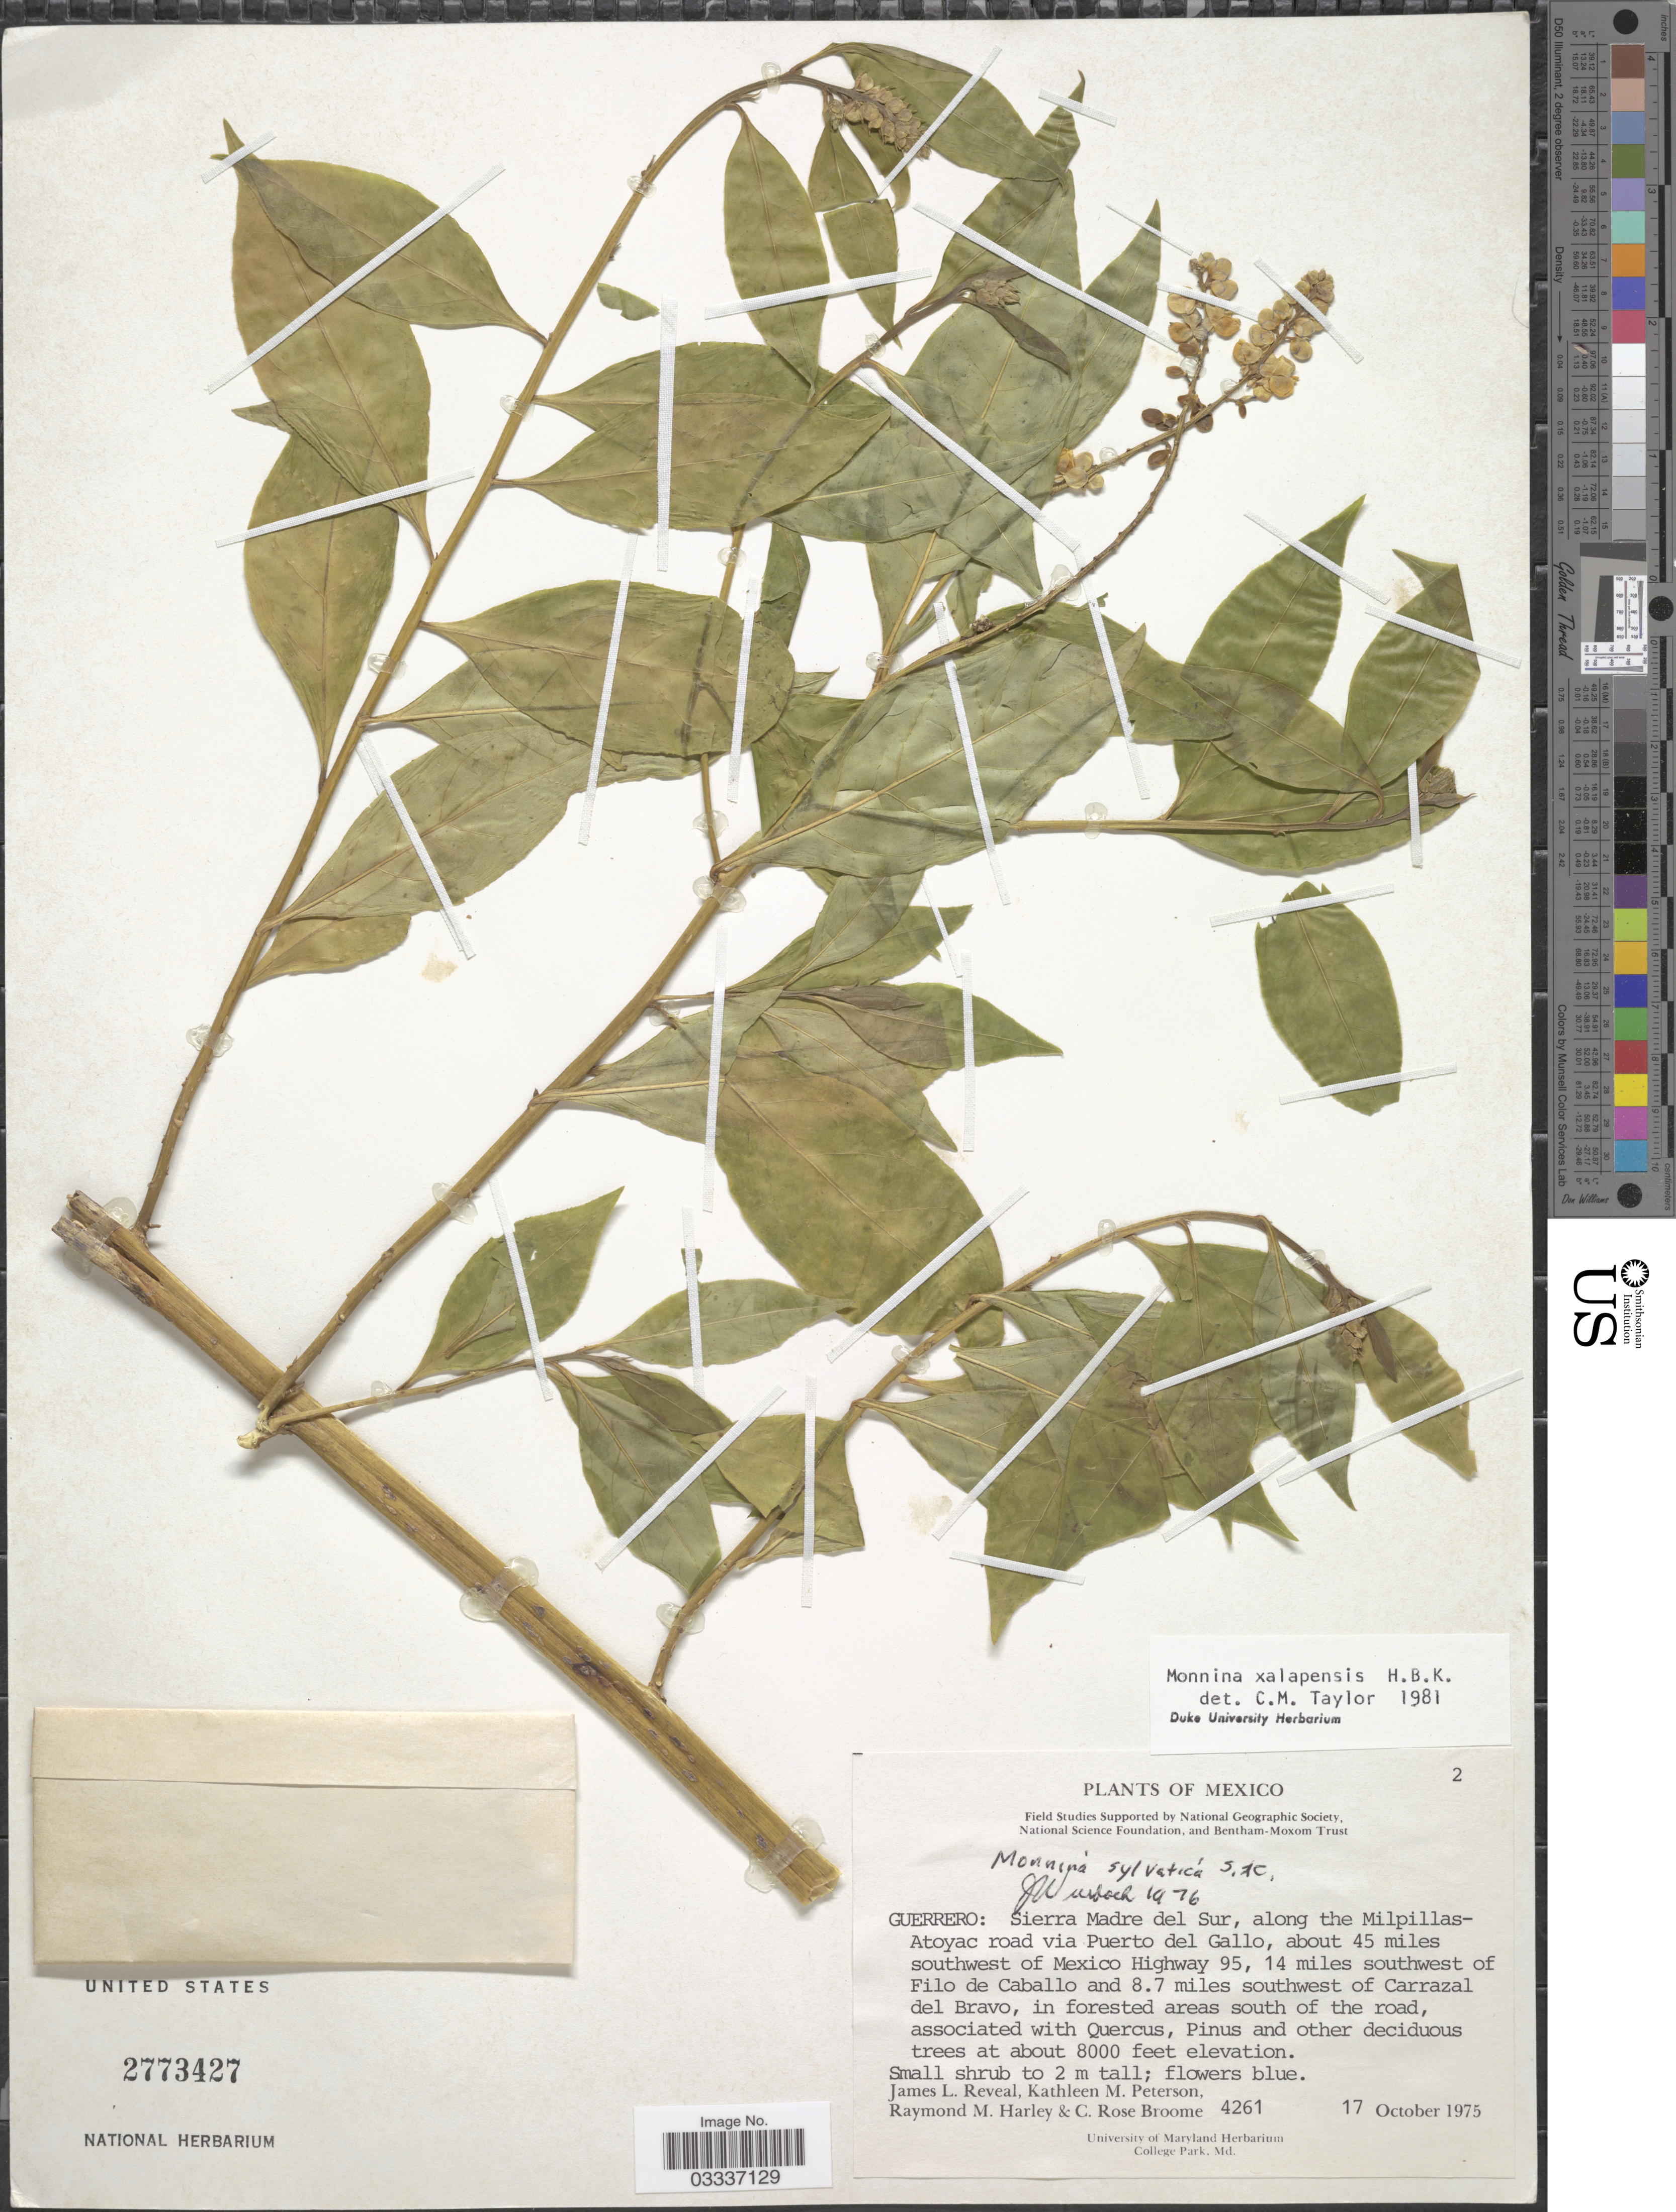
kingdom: Plantae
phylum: Tracheophyta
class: Magnoliopsida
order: Fabales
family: Polygalaceae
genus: Monnina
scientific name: Monnina xalapensis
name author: Kunth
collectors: J. L. Reveal, K. Peterson, R. M. Harley & C. R. Broome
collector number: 4261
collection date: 1975-10-17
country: Mexico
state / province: Guerrero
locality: Sierra Madre del Sur, along the Milpillas-Atoyac road via Puerto del Gallo, about 45 miles southwest of Mexico Highway 95, 14 miles southwest of Filo de Caballo and 8.7 miles southwest of Carrazal del Bravo, in forested areas south of the road.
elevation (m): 2438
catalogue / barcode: US 2773427